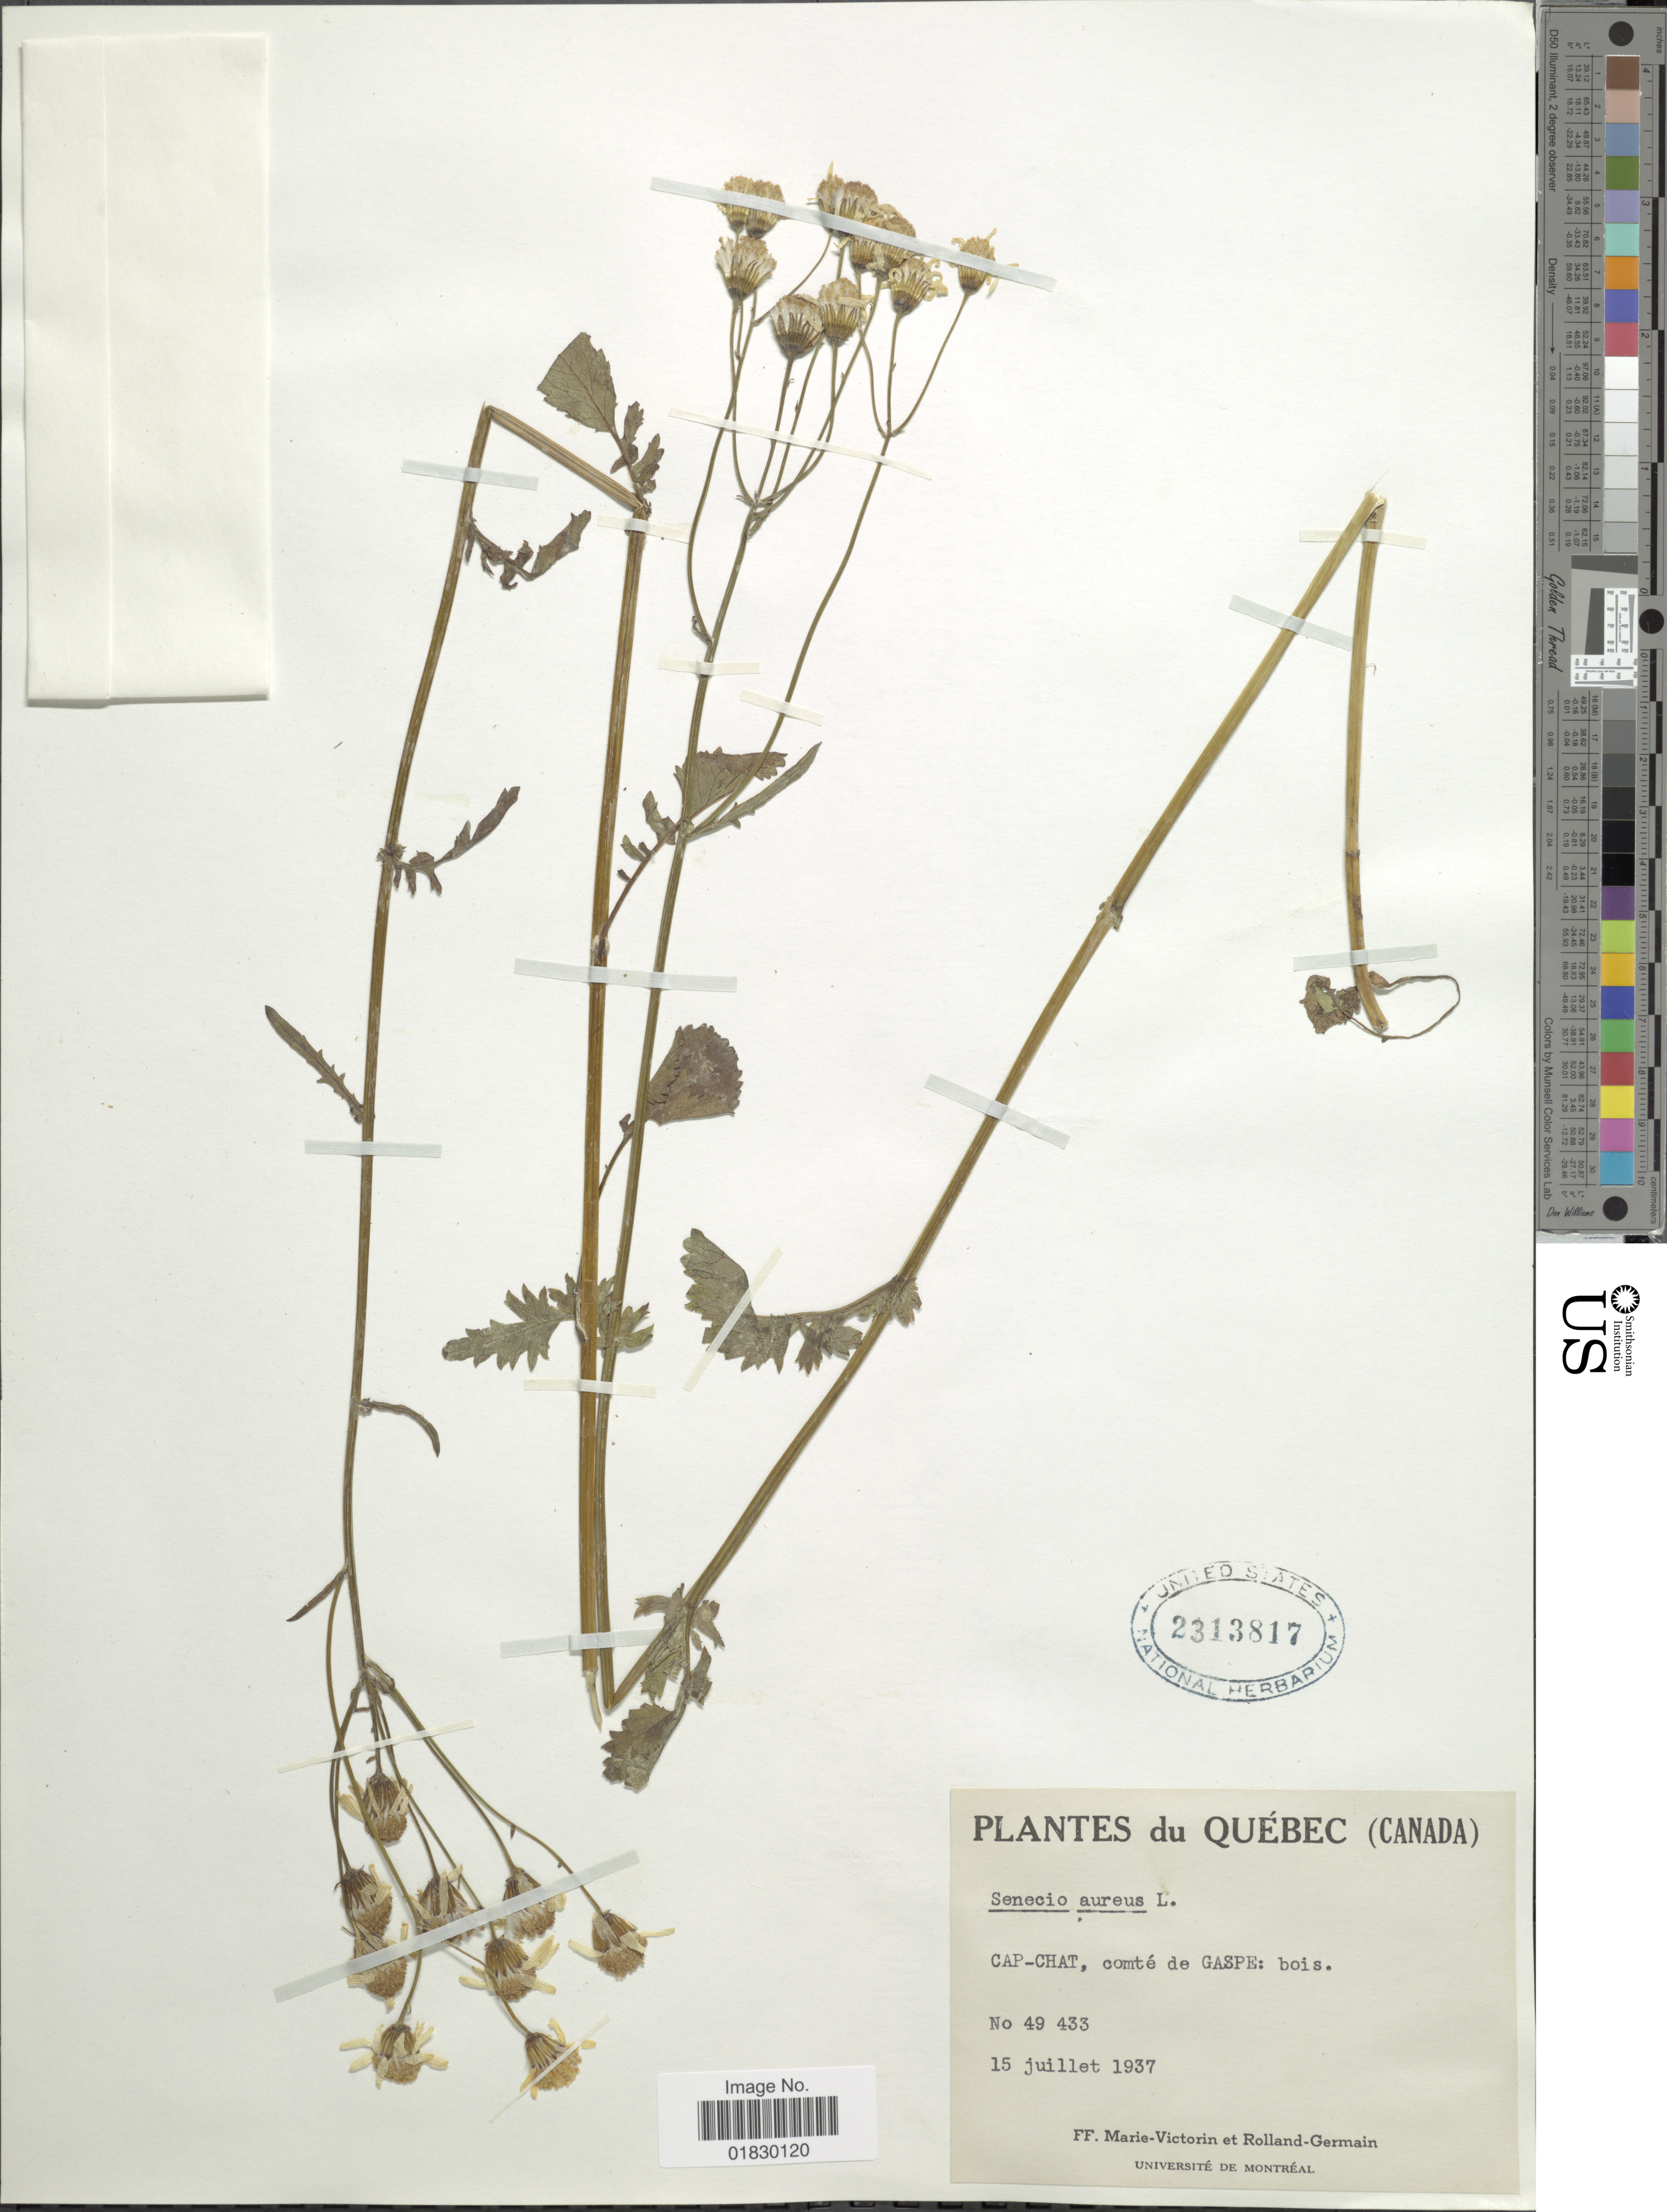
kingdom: Plantae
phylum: Tracheophyta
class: Magnoliopsida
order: Asterales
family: Asteraceae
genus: Packera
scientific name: Packera aurea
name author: (L.) Á. Löve & D. Löve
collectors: F. Marie-Victorin & Rolland-Germain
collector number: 49433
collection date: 1937-07-15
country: Canada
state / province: Quebec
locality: Cap-Chat, comte de Gaspe: bois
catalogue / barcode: US 2313817